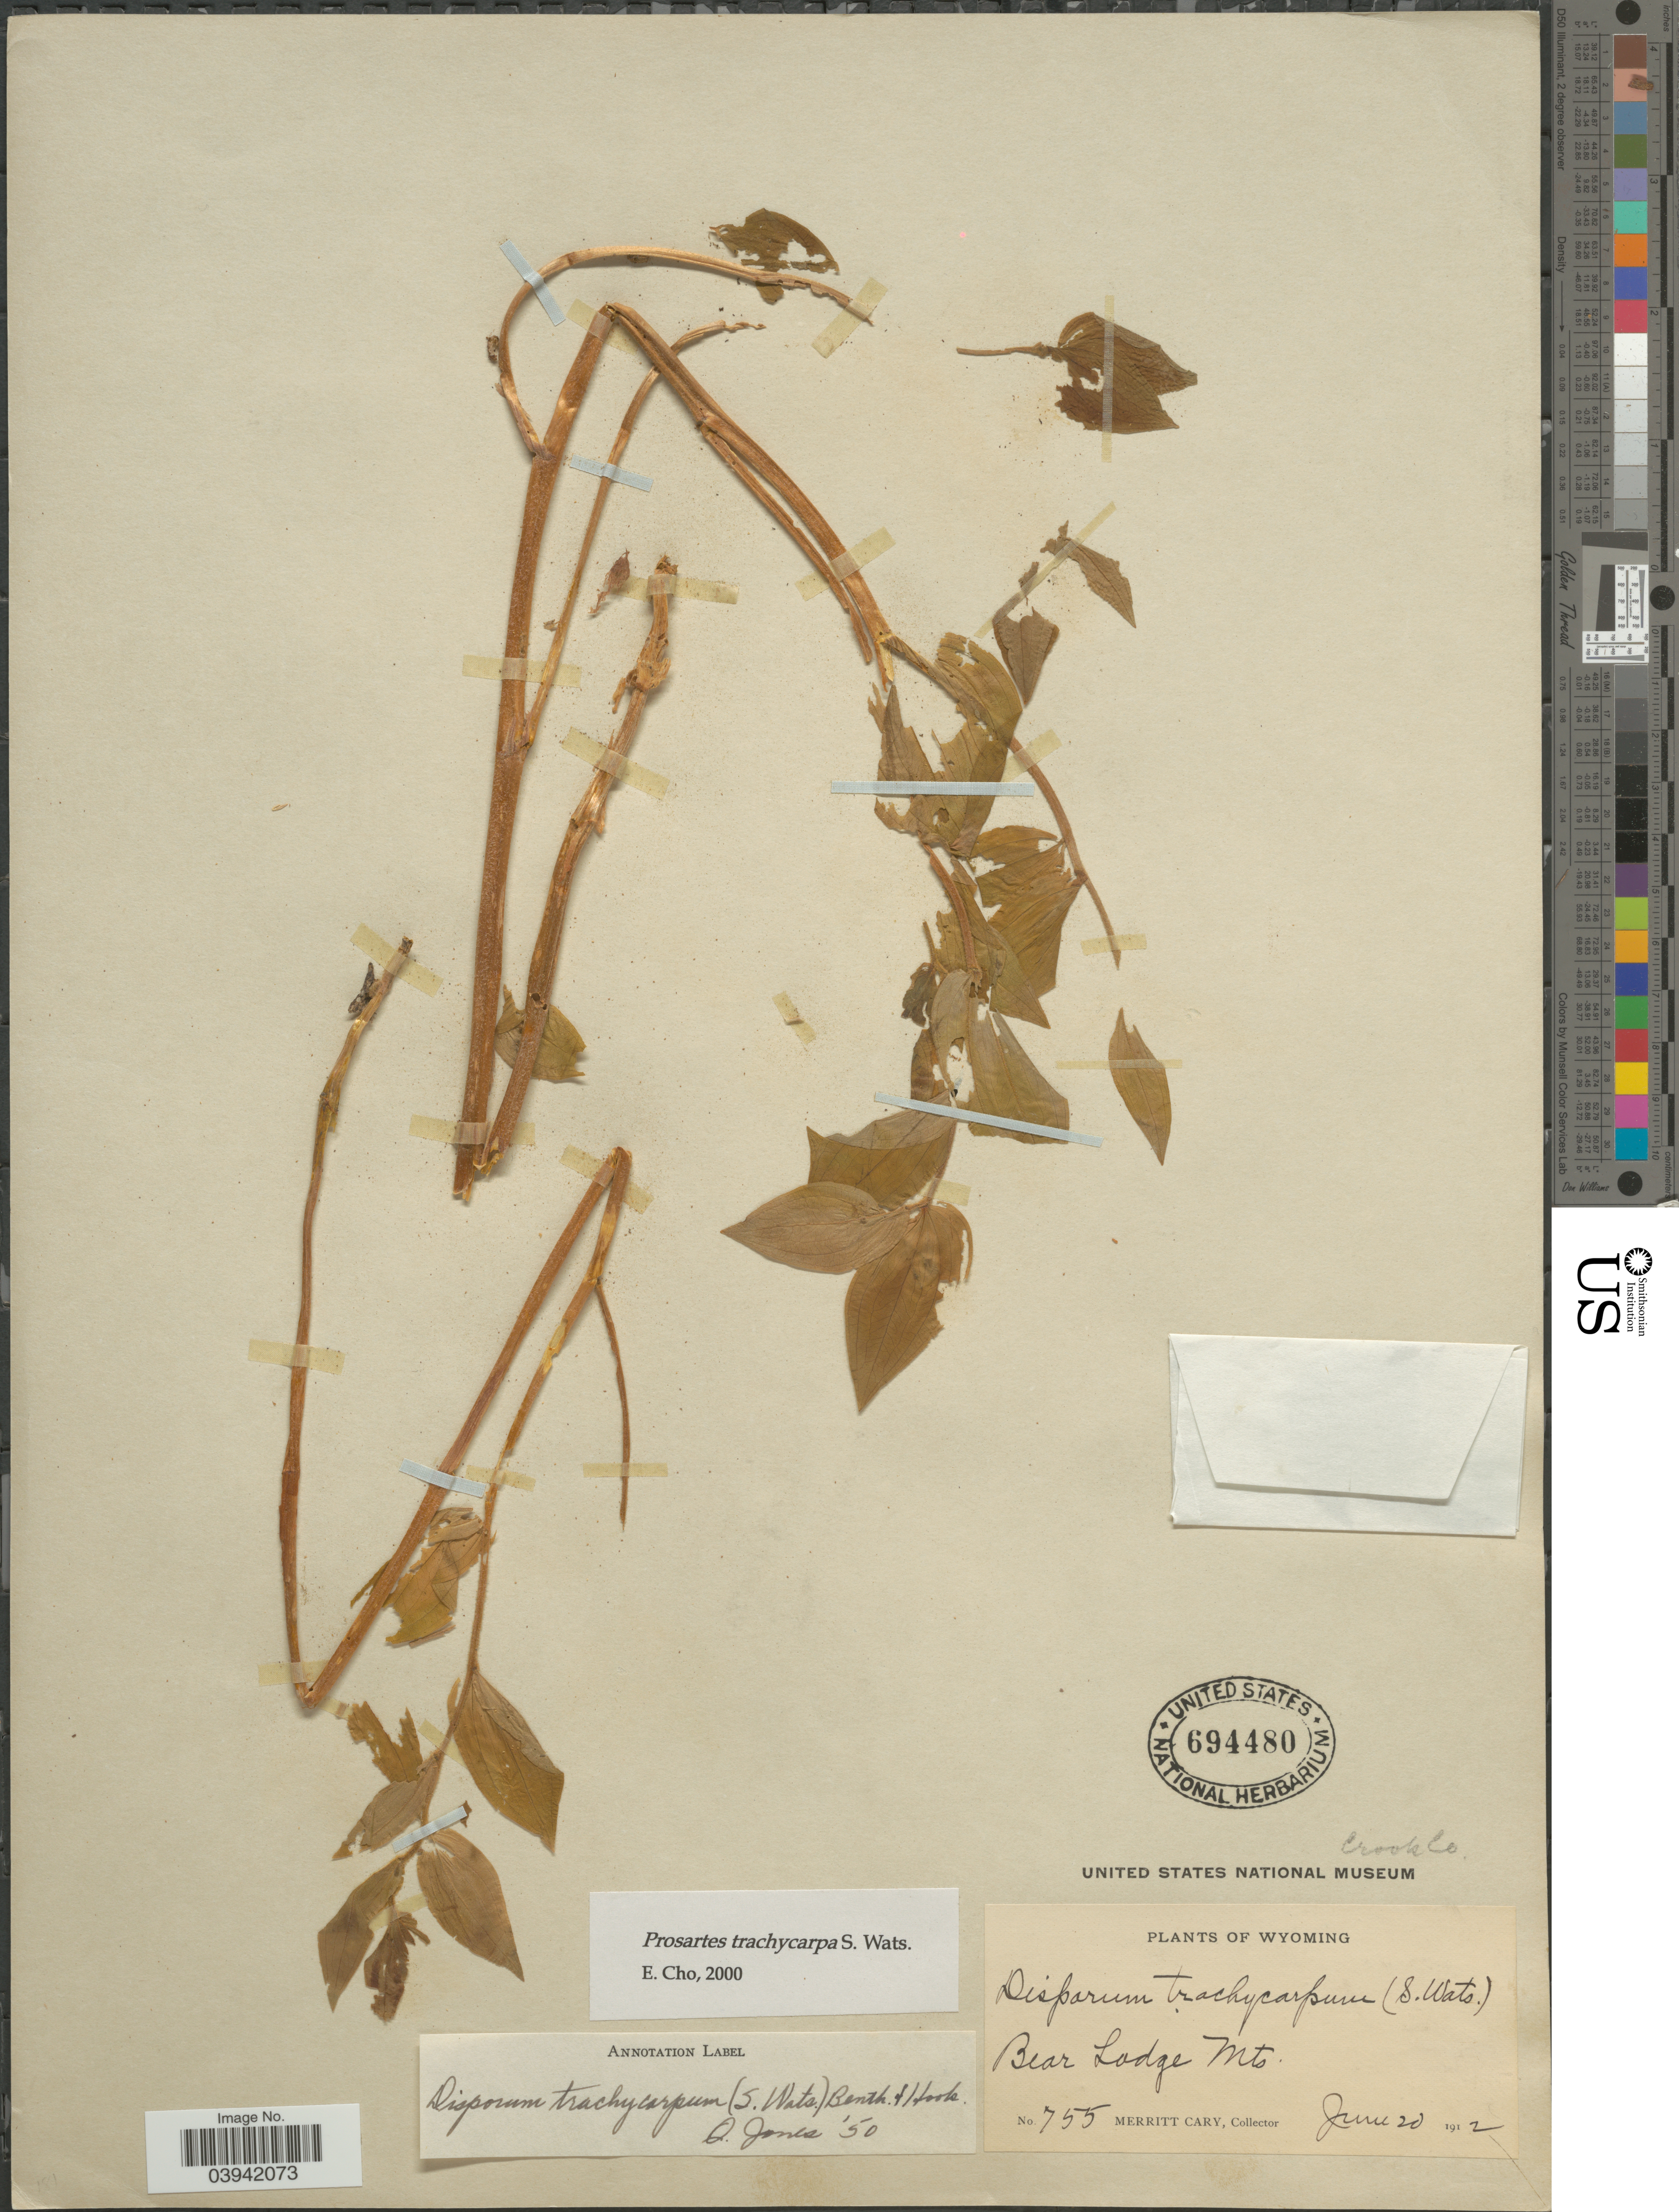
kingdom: Plantae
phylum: Tracheophyta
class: Liliopsida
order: Liliales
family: Liliaceae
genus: Prosartes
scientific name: Prosartes trachycarpa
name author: S. Watson in C. King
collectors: M. Cary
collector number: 755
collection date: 1912-06-20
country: United States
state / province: Wyoming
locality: Crook Co. Bear Lodge Mts.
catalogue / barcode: US 694480